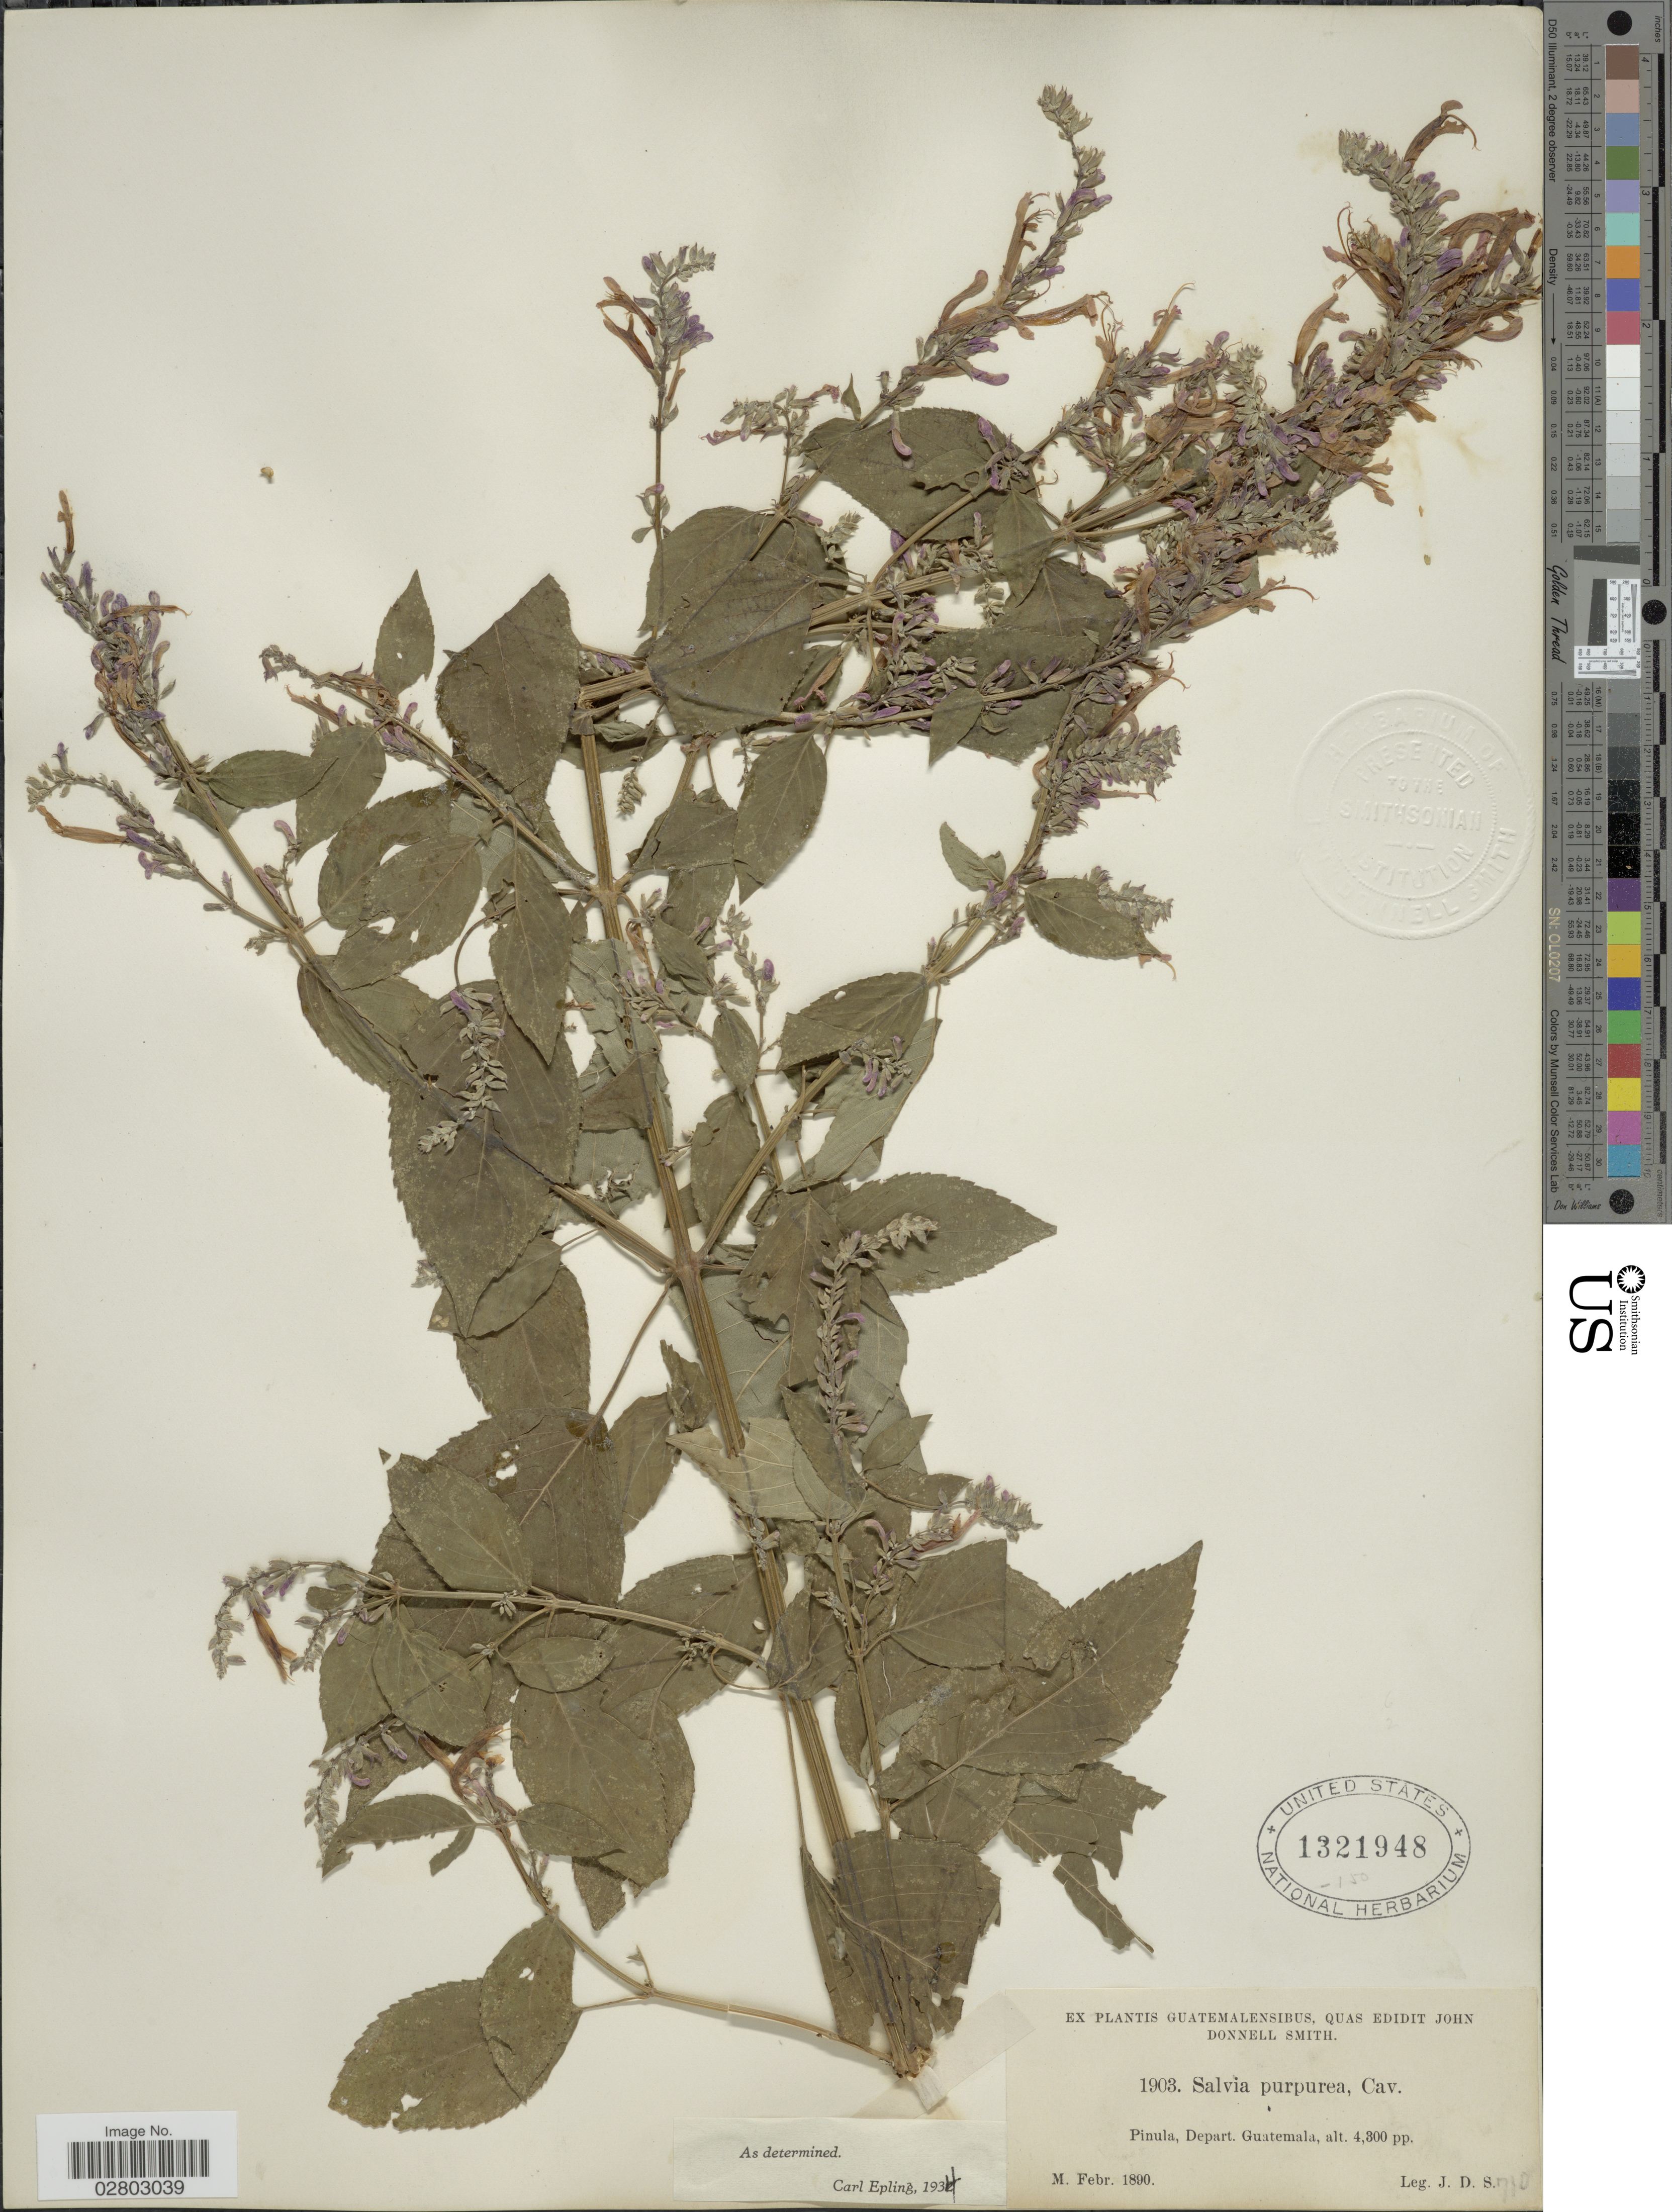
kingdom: Plantae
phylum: Tracheophyta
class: Magnoliopsida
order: Lamiales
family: Lamiaceae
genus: Salvia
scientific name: Salvia purpurea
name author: Cav.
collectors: J. Donnell Smith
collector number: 1903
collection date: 1890-02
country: Guatemala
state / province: Guatemala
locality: Pinula, Depart. Guatemala.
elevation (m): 1311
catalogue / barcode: US 1321948